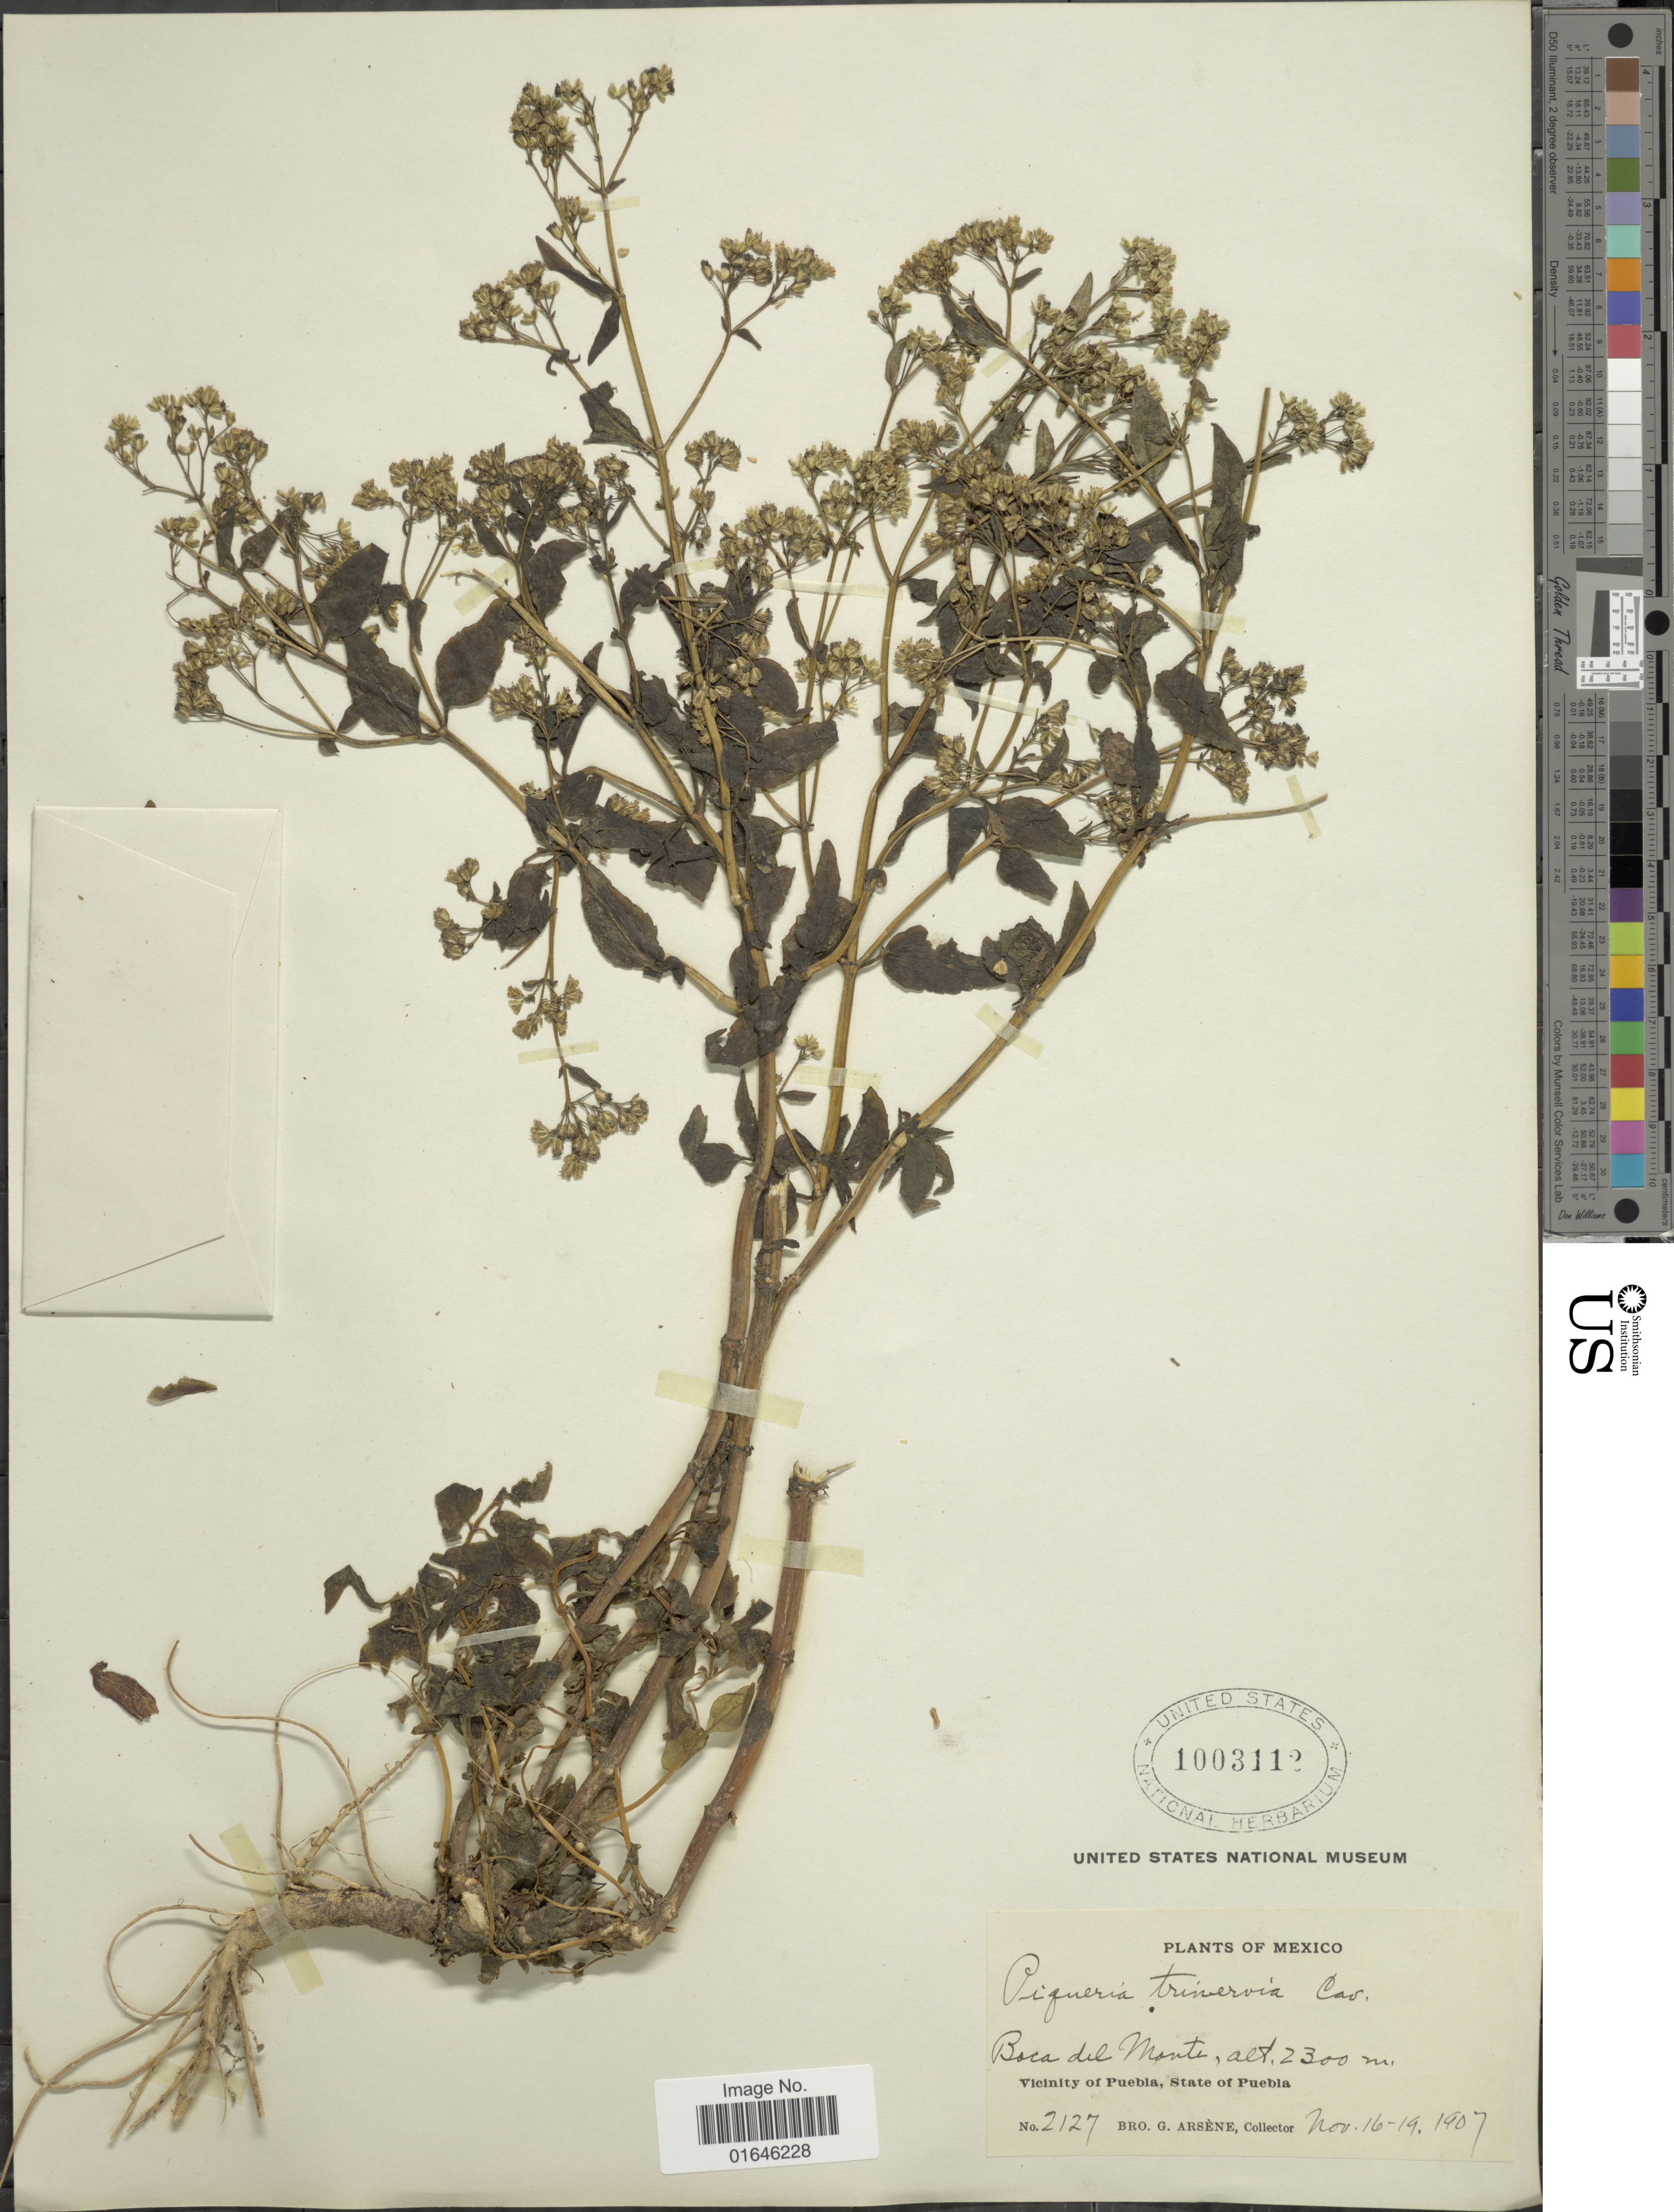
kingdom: Plantae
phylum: Tracheophyta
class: Magnoliopsida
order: Asterales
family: Asteraceae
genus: Piqueria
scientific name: Piqueria trinervia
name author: Cav.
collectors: Bro. G. Arsène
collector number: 2127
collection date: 1907-11-16/1907-11-19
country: Mexico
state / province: Puebla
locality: Boca del Monte, Vicinity of Puebla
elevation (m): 2300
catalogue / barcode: US 1003112